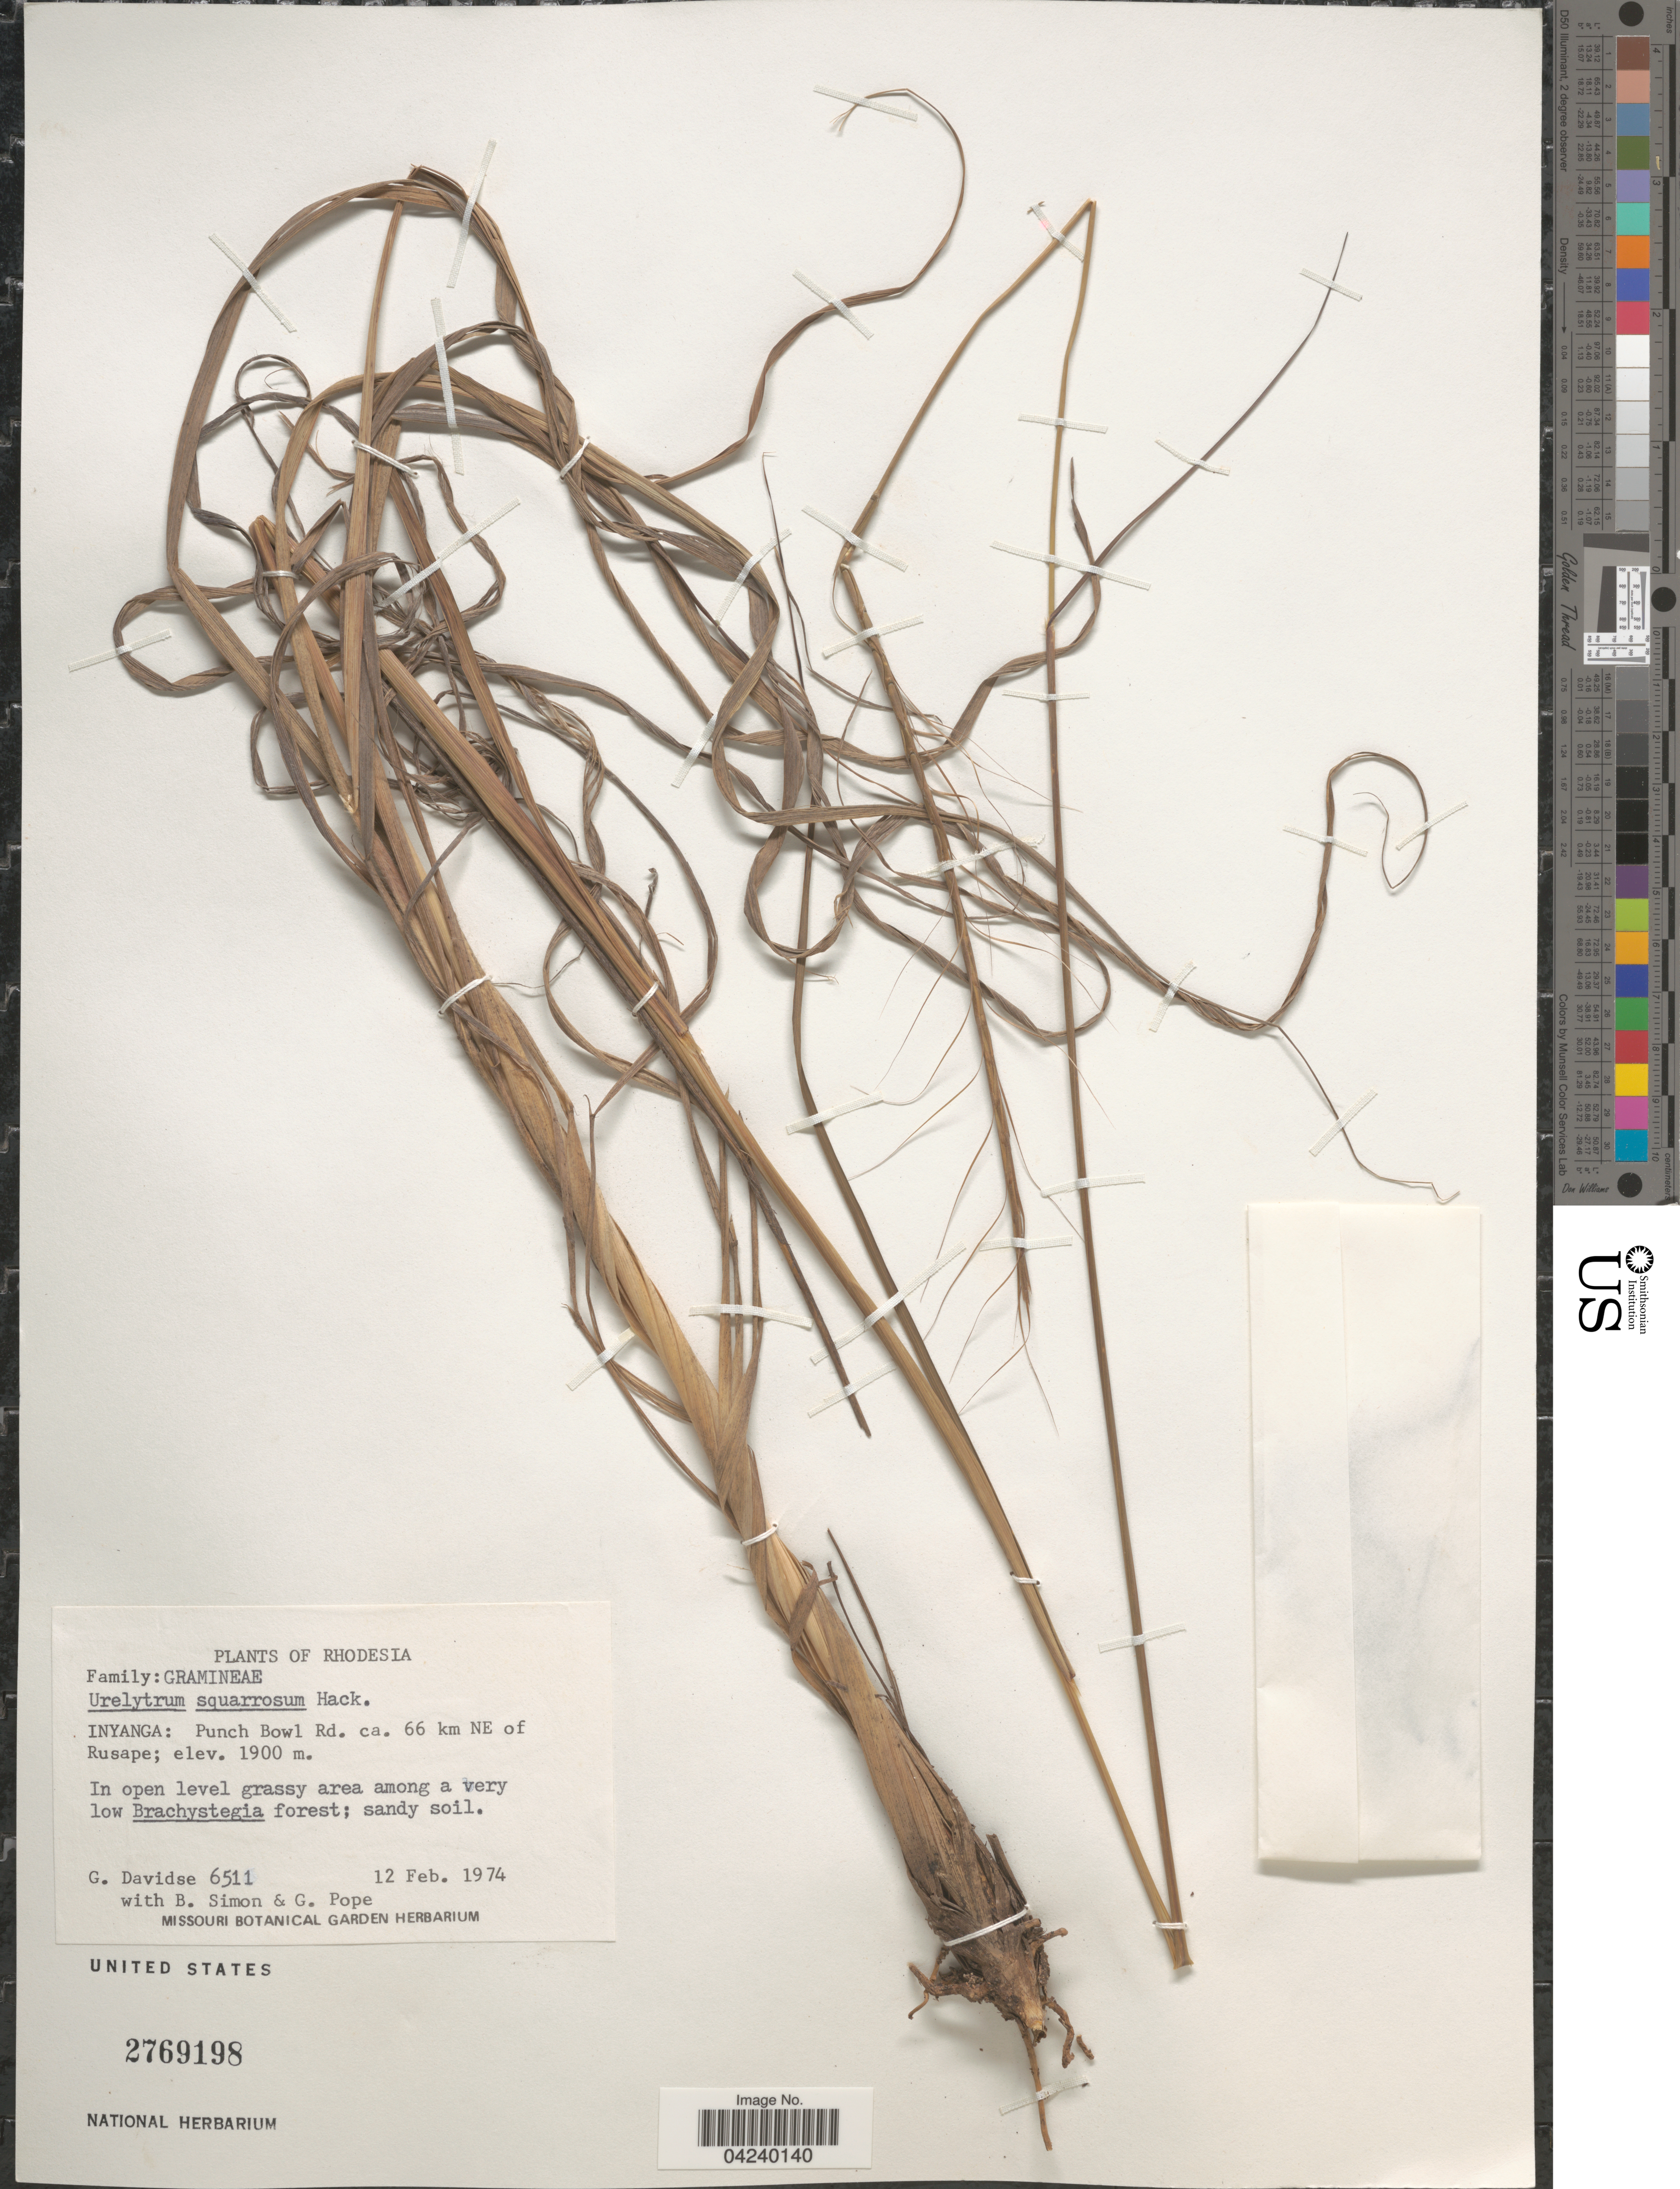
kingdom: Plantae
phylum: Tracheophyta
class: Liliopsida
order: Poales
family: Poaceae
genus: Urelytrum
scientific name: Urelytrum agropyroides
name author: (Hack.) Hack.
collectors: G. Davidse, B. Simon & G. Pope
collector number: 6511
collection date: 1974-02-12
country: Zimbabwe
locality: Rhodesia. Inyanga: Punch Bowl Rd. ca. 66 km NE of Rusape.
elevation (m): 1900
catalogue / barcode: US 2769198